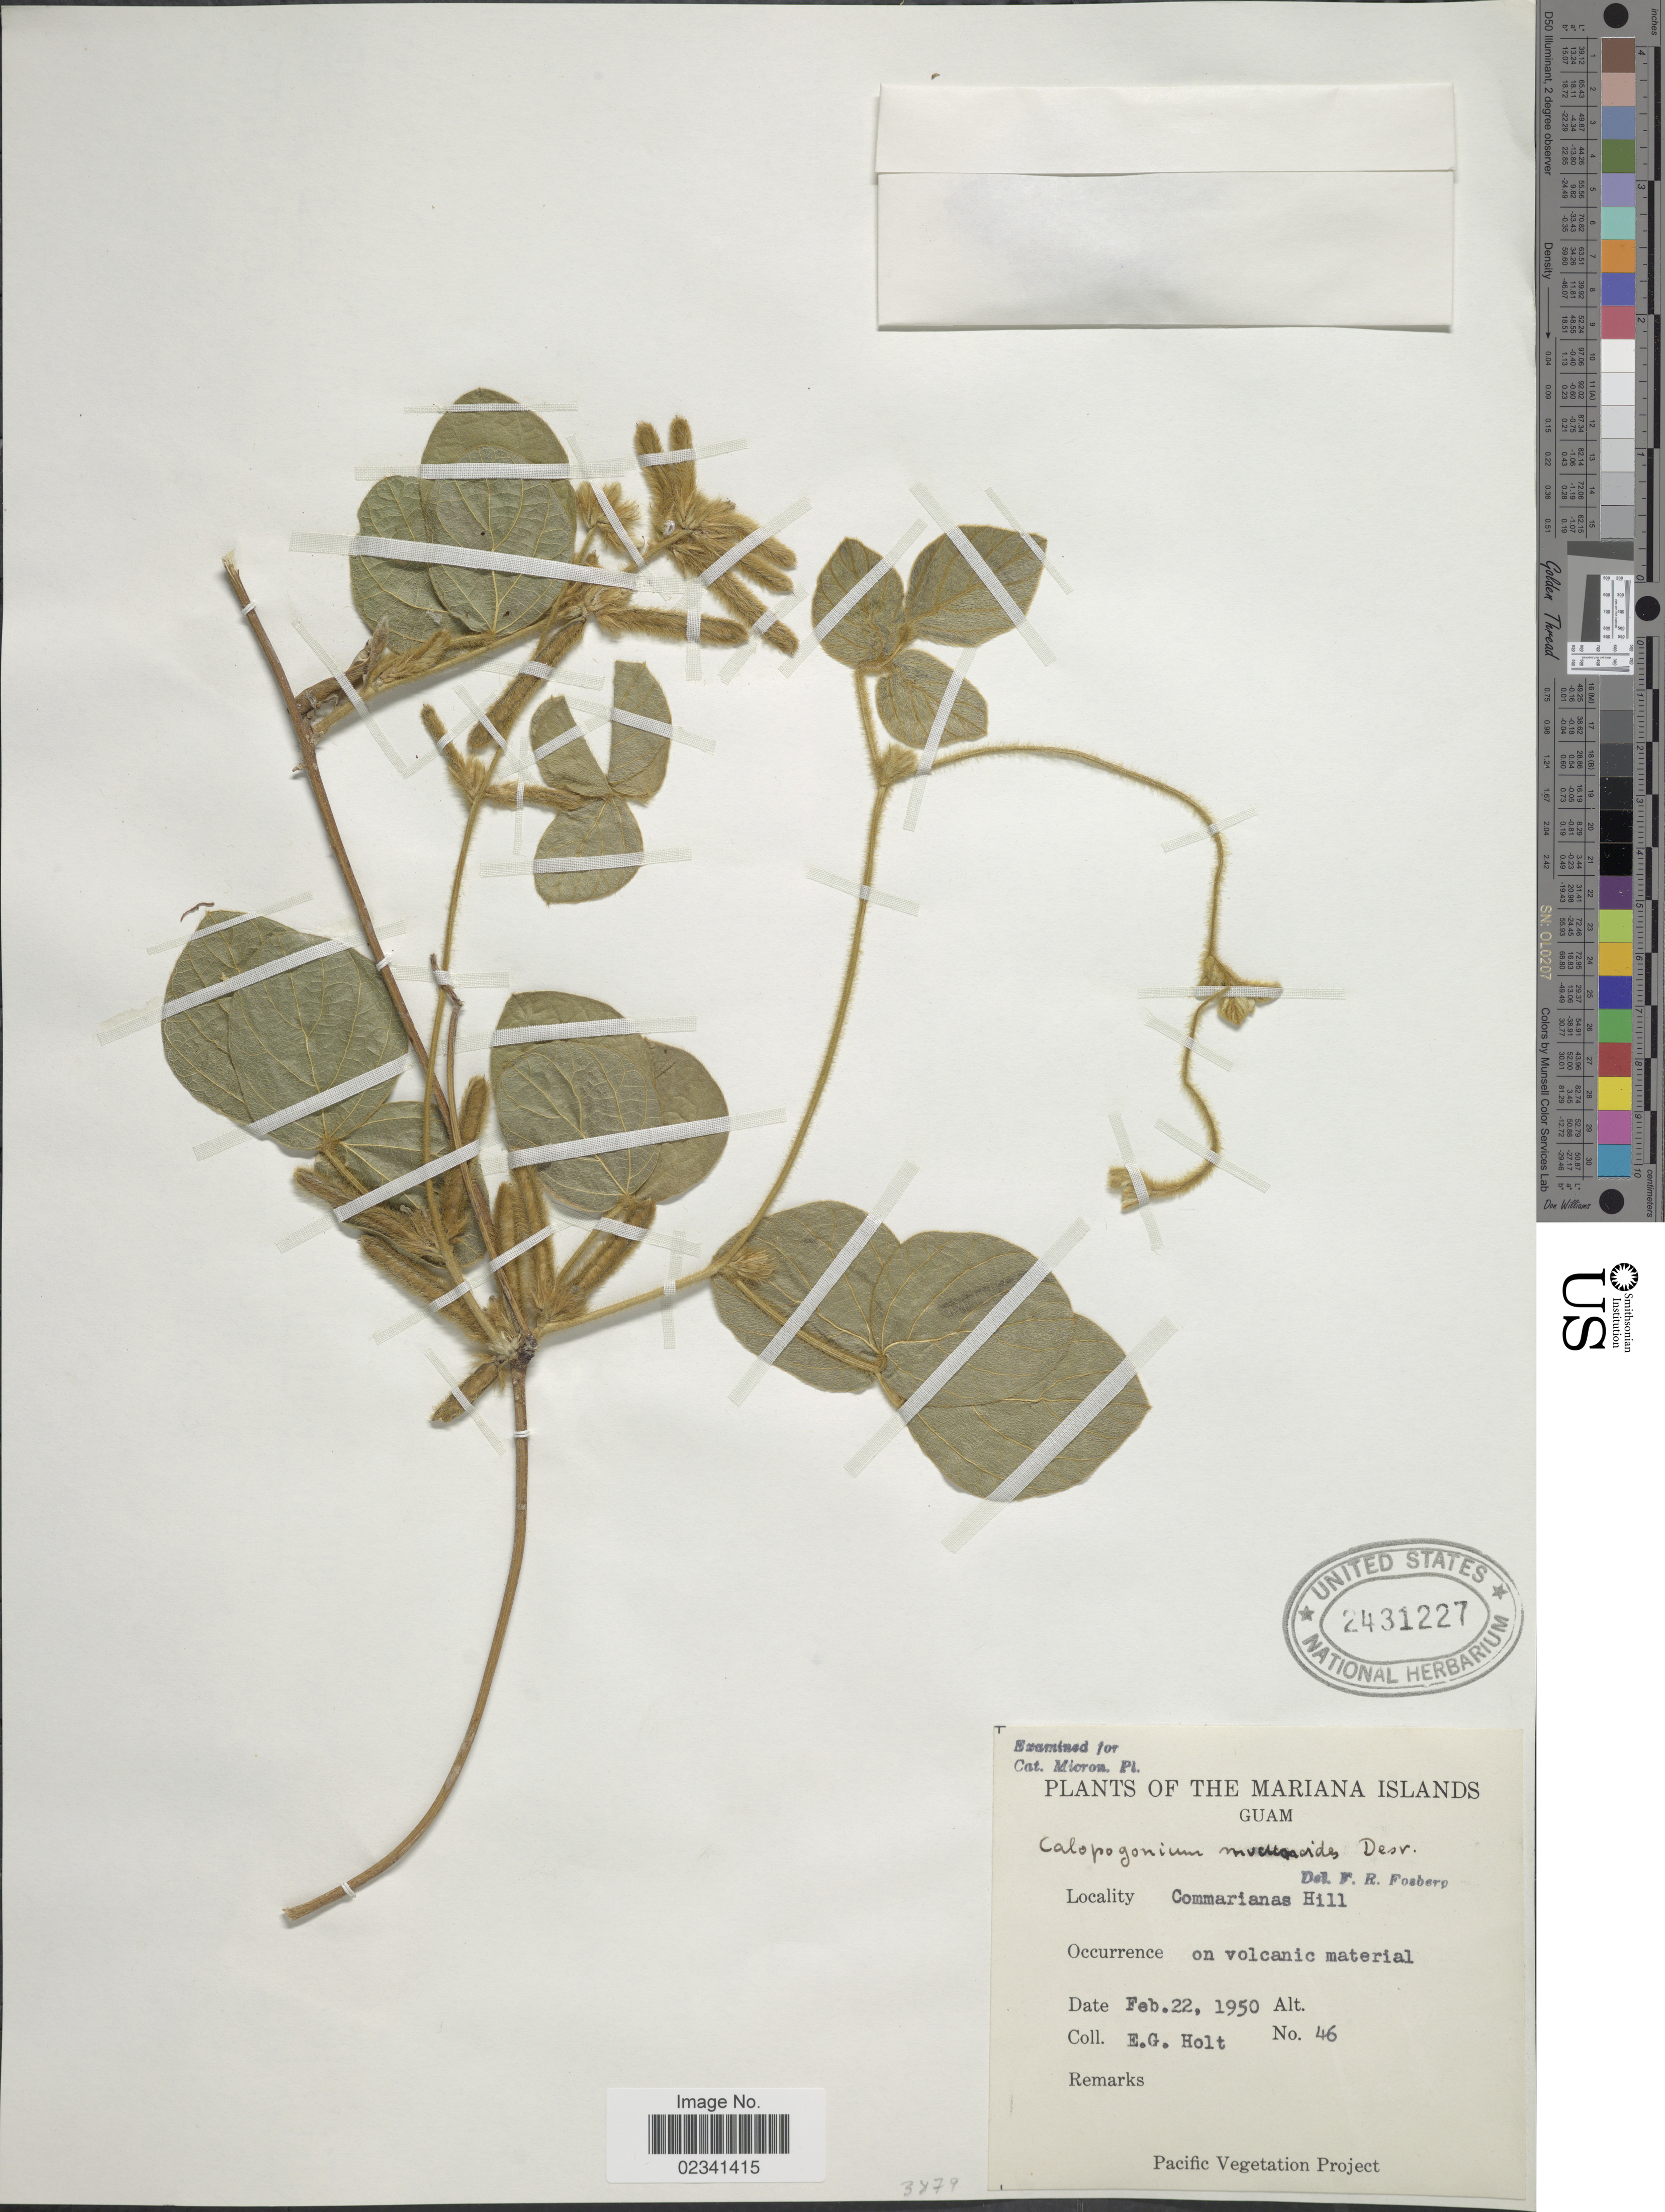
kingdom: Plantae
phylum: Tracheophyta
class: Magnoliopsida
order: Fabales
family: Fabaceae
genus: Calopogonium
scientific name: Calopogonium mucunoides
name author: Desv.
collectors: E. G. Holt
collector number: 46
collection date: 1950-02-22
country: Guam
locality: The Marianas Islands, Commarianas Hill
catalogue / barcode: US 2431227